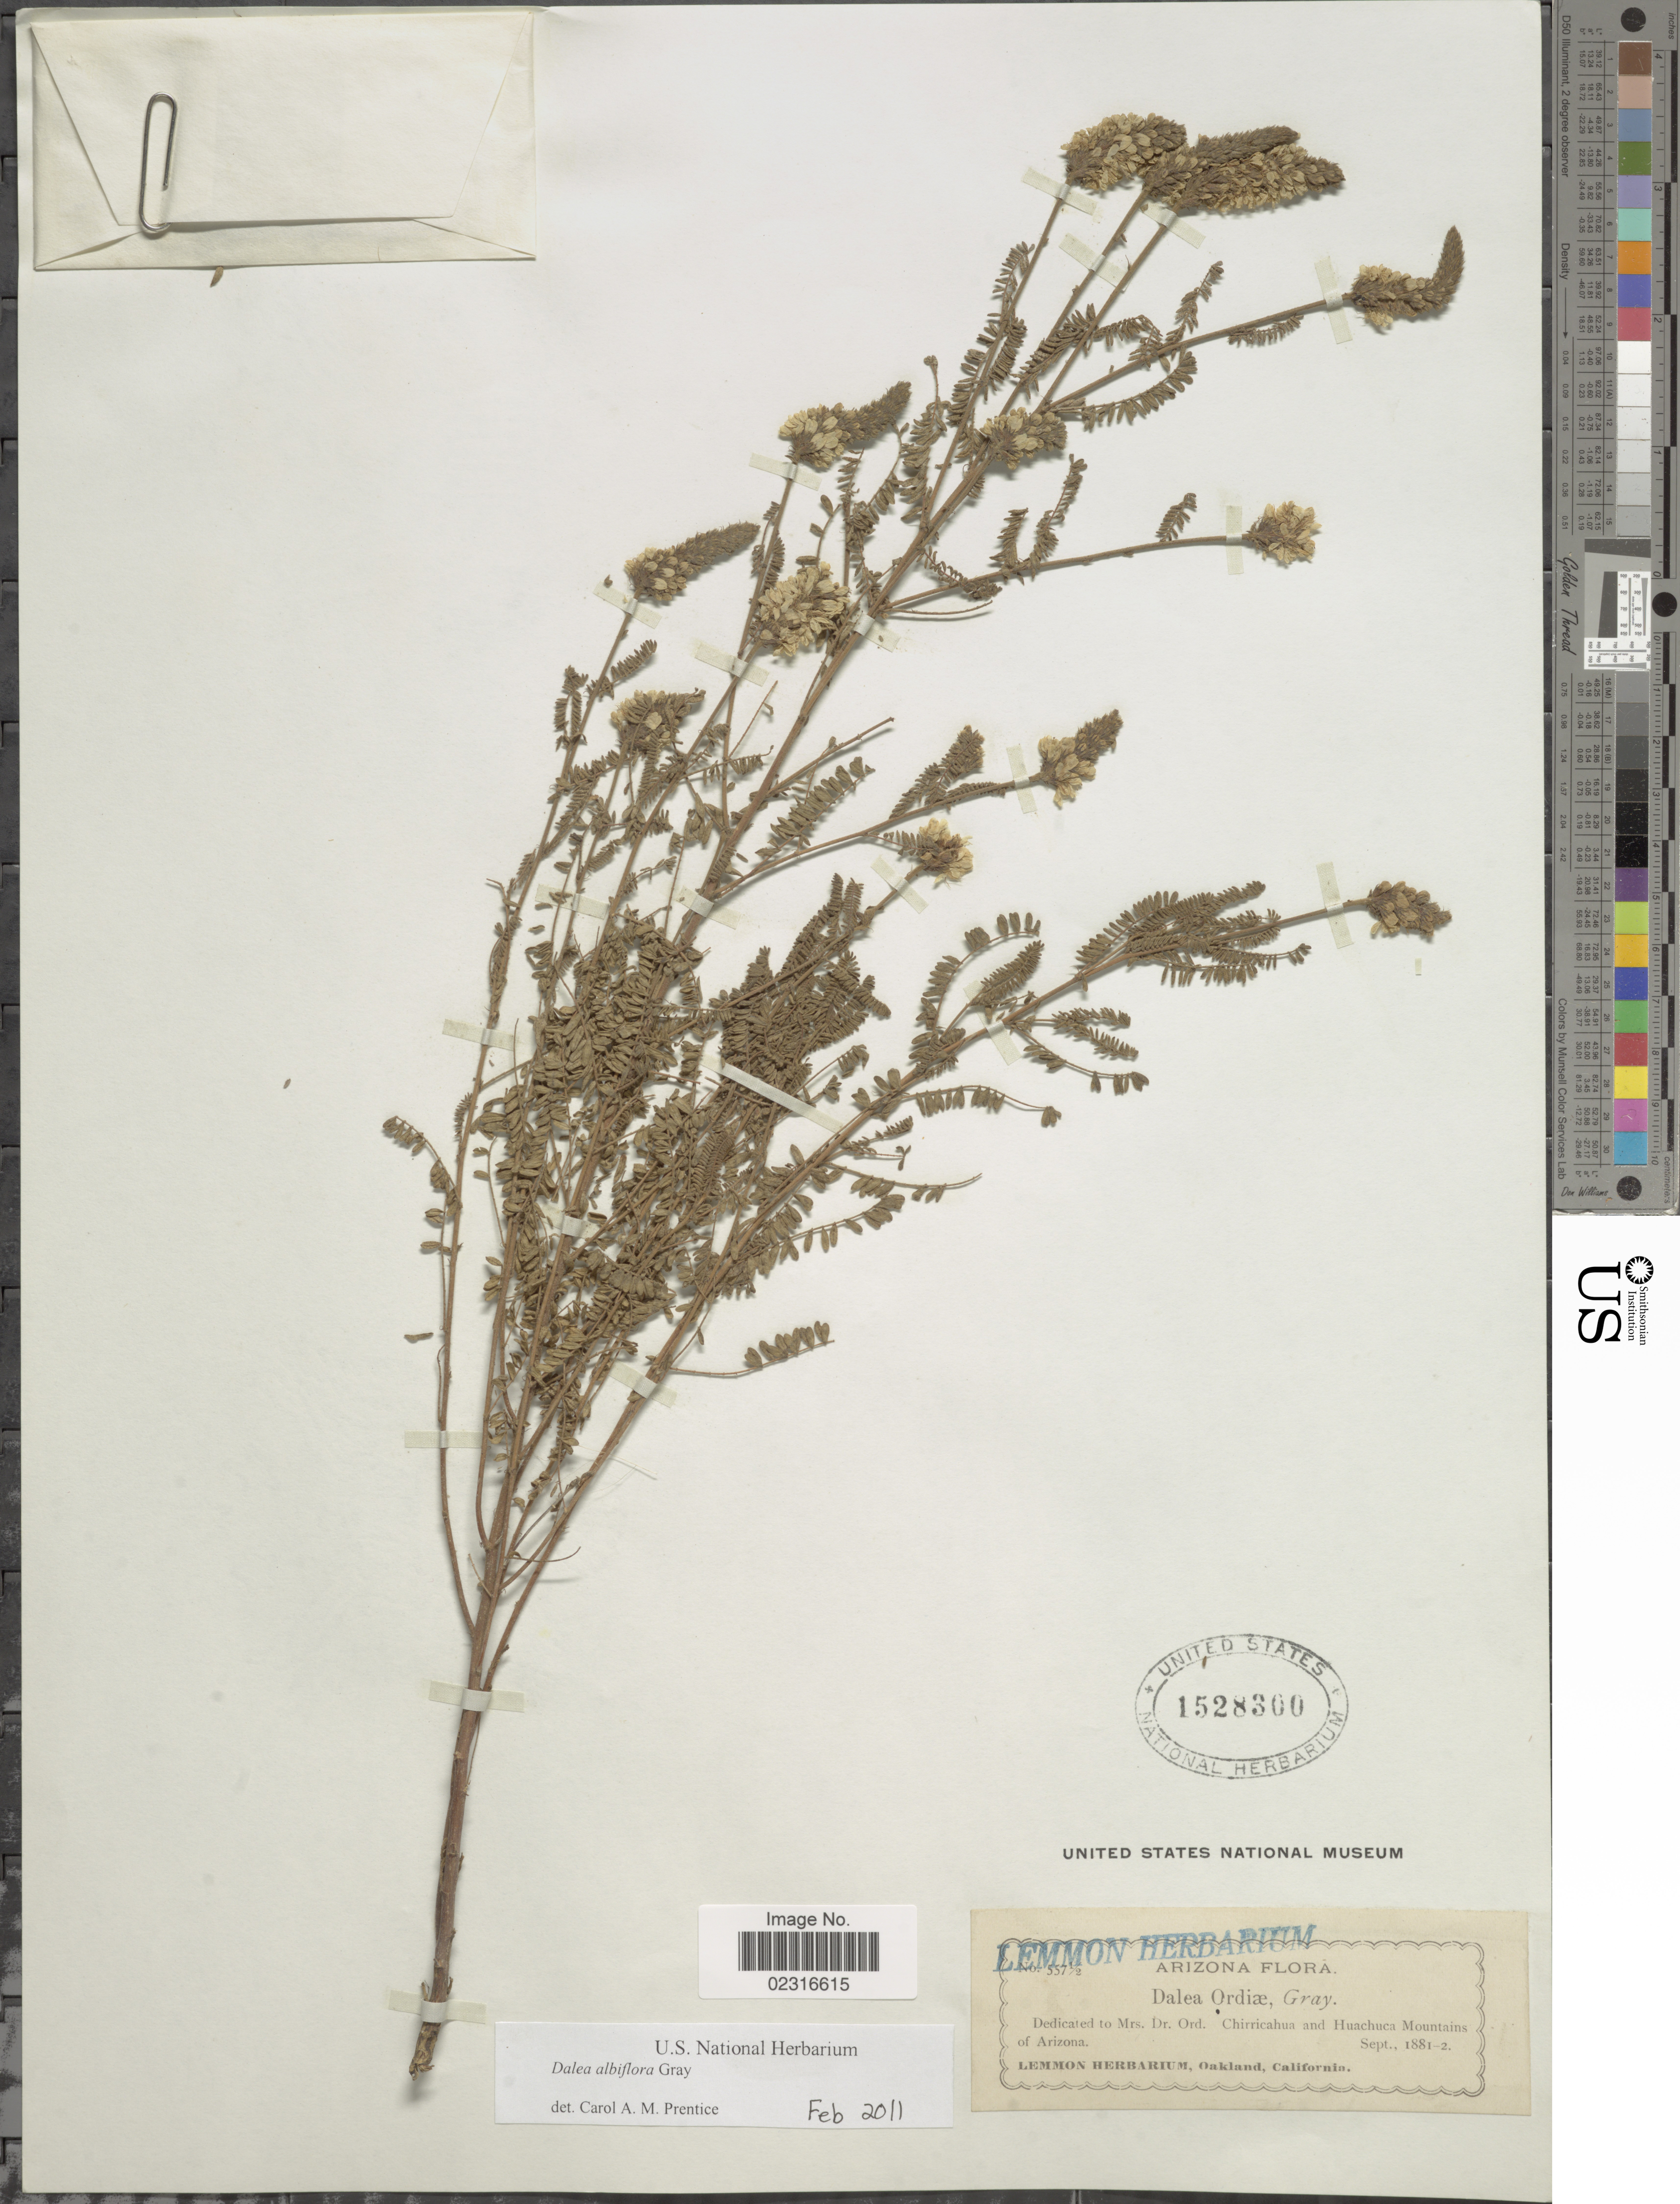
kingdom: Plantae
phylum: Tracheophyta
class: Magnoliopsida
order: Fabales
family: Fabaceae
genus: Dalea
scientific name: Dalea albiflora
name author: A. Gray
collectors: ex herb. Lemmon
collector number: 557½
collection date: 1881-09/1882-09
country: United States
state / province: Arizona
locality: Chirricahua and Huachuca Mountains of Arizona.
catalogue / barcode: US 1528300